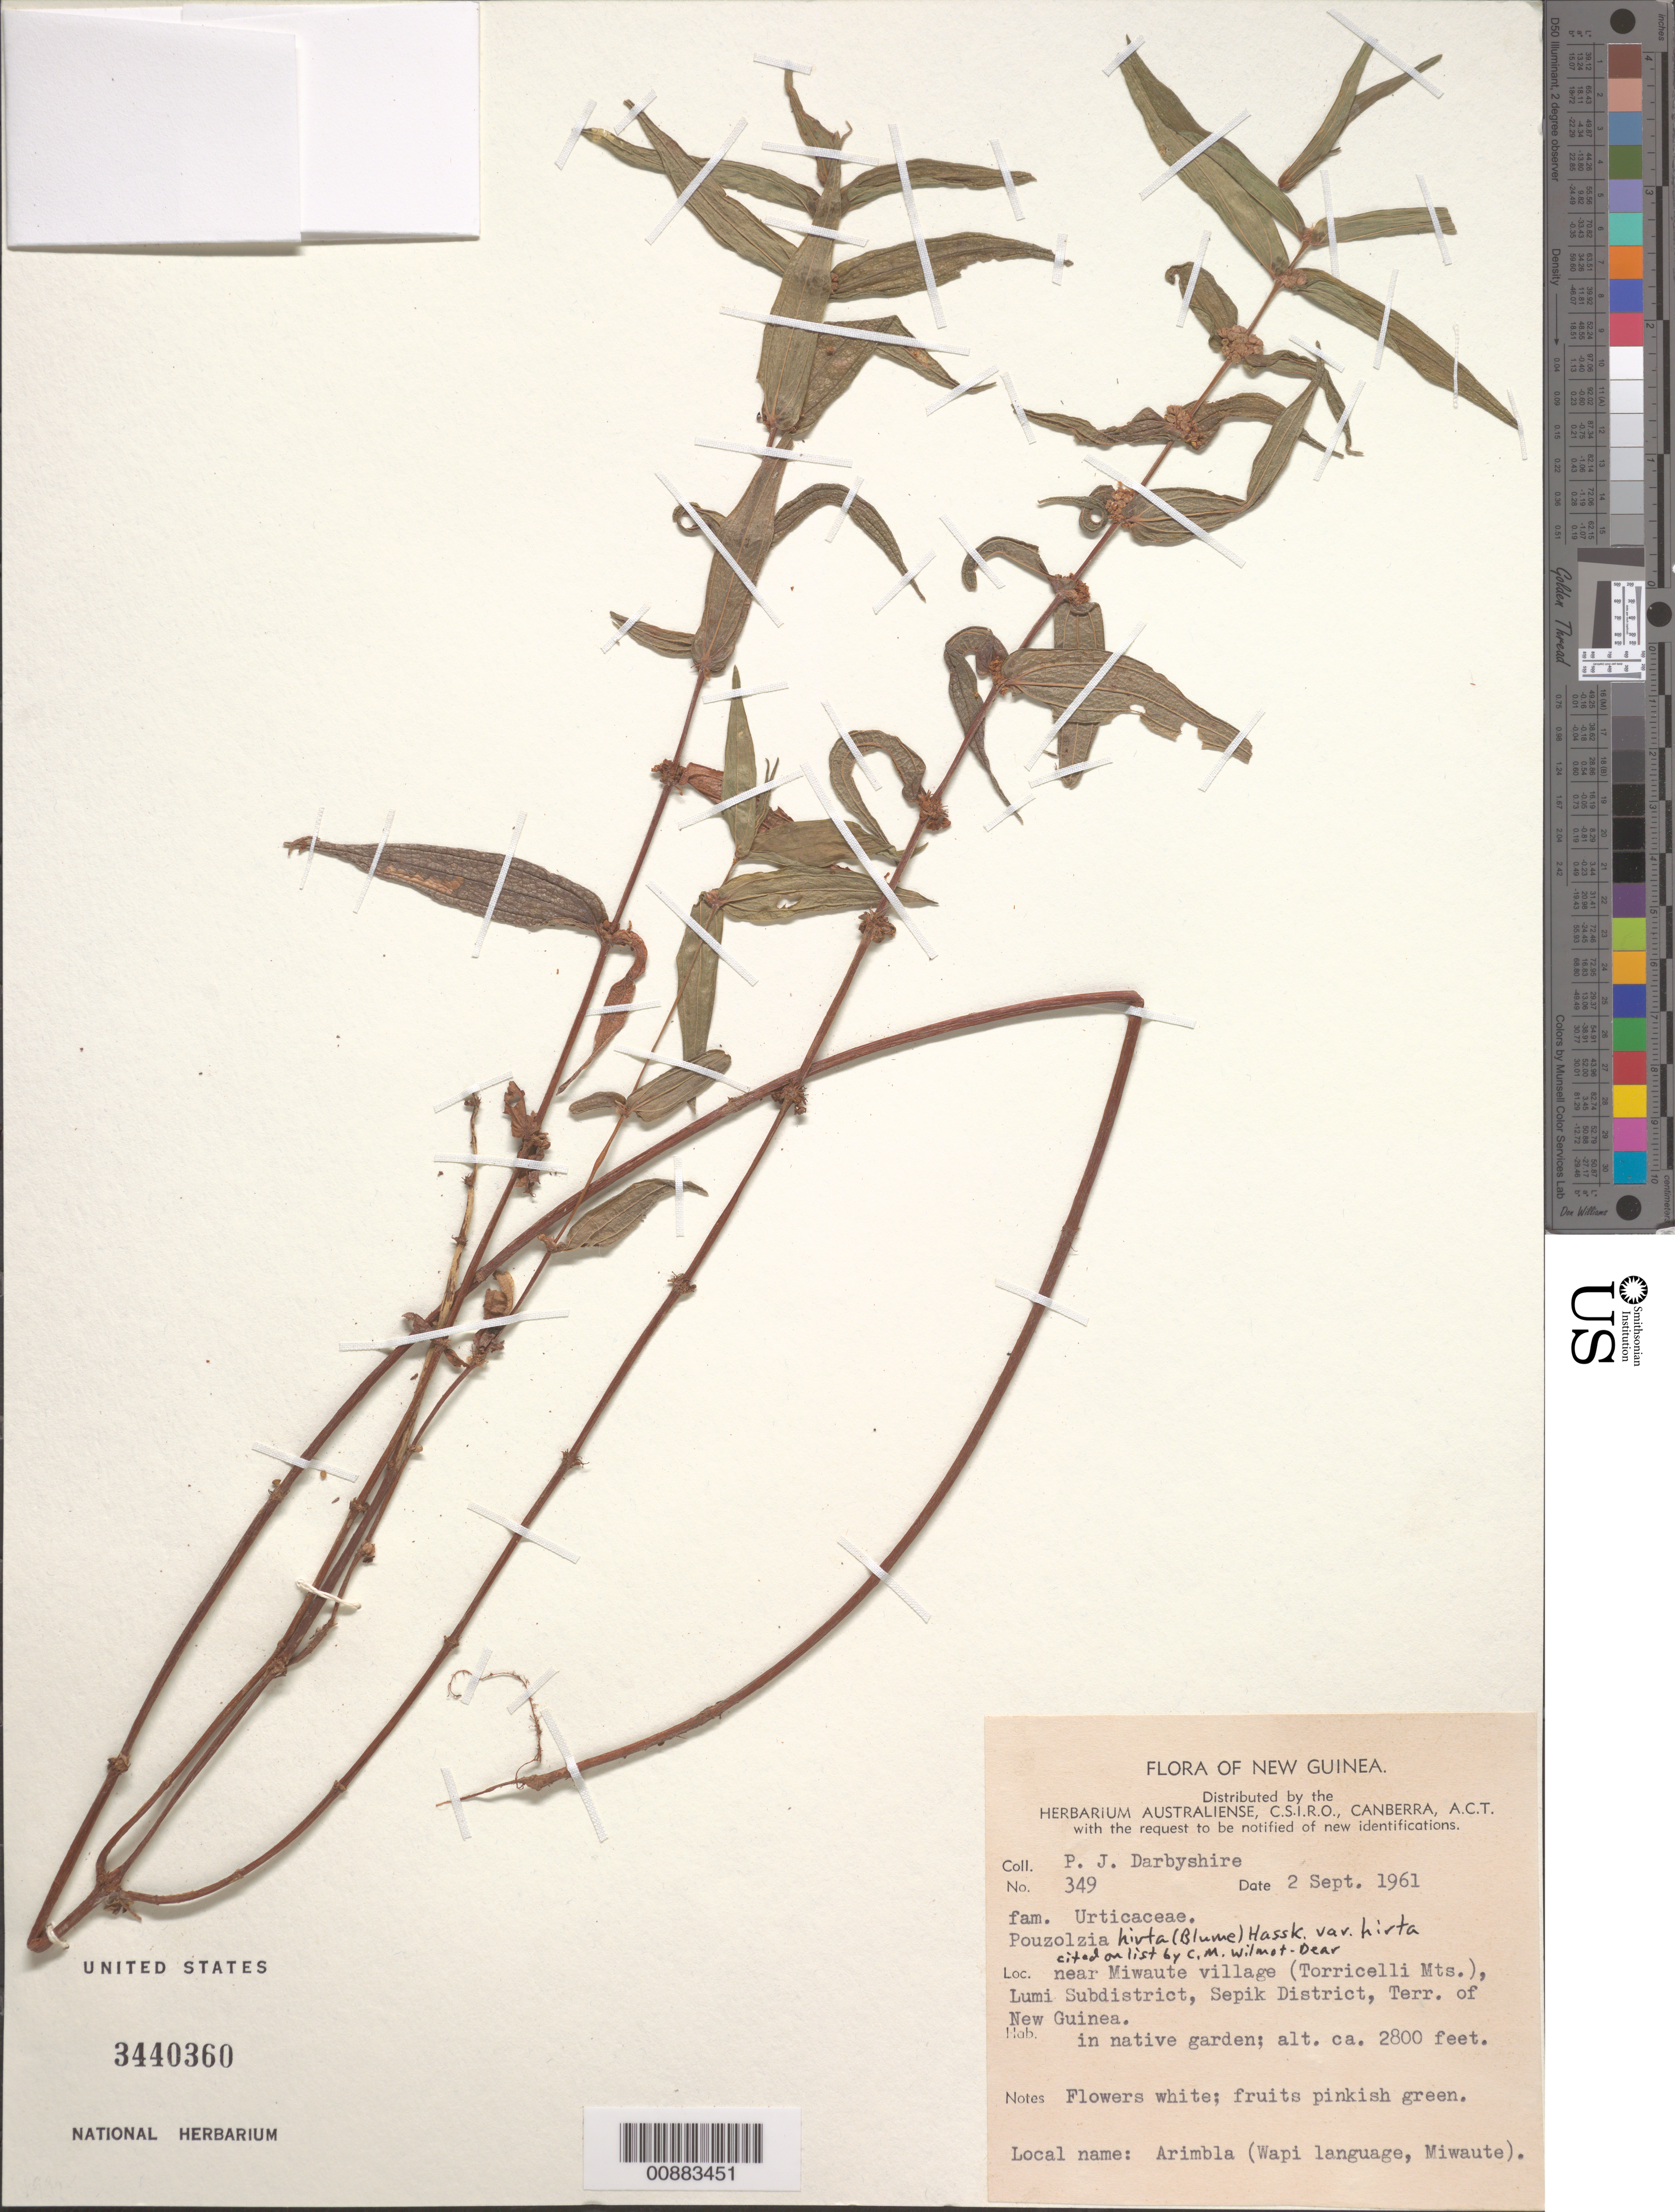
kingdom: Plantae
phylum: Tracheophyta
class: Magnoliopsida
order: Rosales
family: Urticaceae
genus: Gonostegia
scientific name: Gonostegia triandra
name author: (Blume) Miq.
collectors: P. Darbyshire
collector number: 349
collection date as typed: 02 Sep 1961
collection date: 1961-09-02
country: Papua New Guinea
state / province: Sandaun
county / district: Lumi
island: New Guinea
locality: Near Miwaute Village, Lumi subdistrict, sepik district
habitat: in native garden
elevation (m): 853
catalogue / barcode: US 3440360